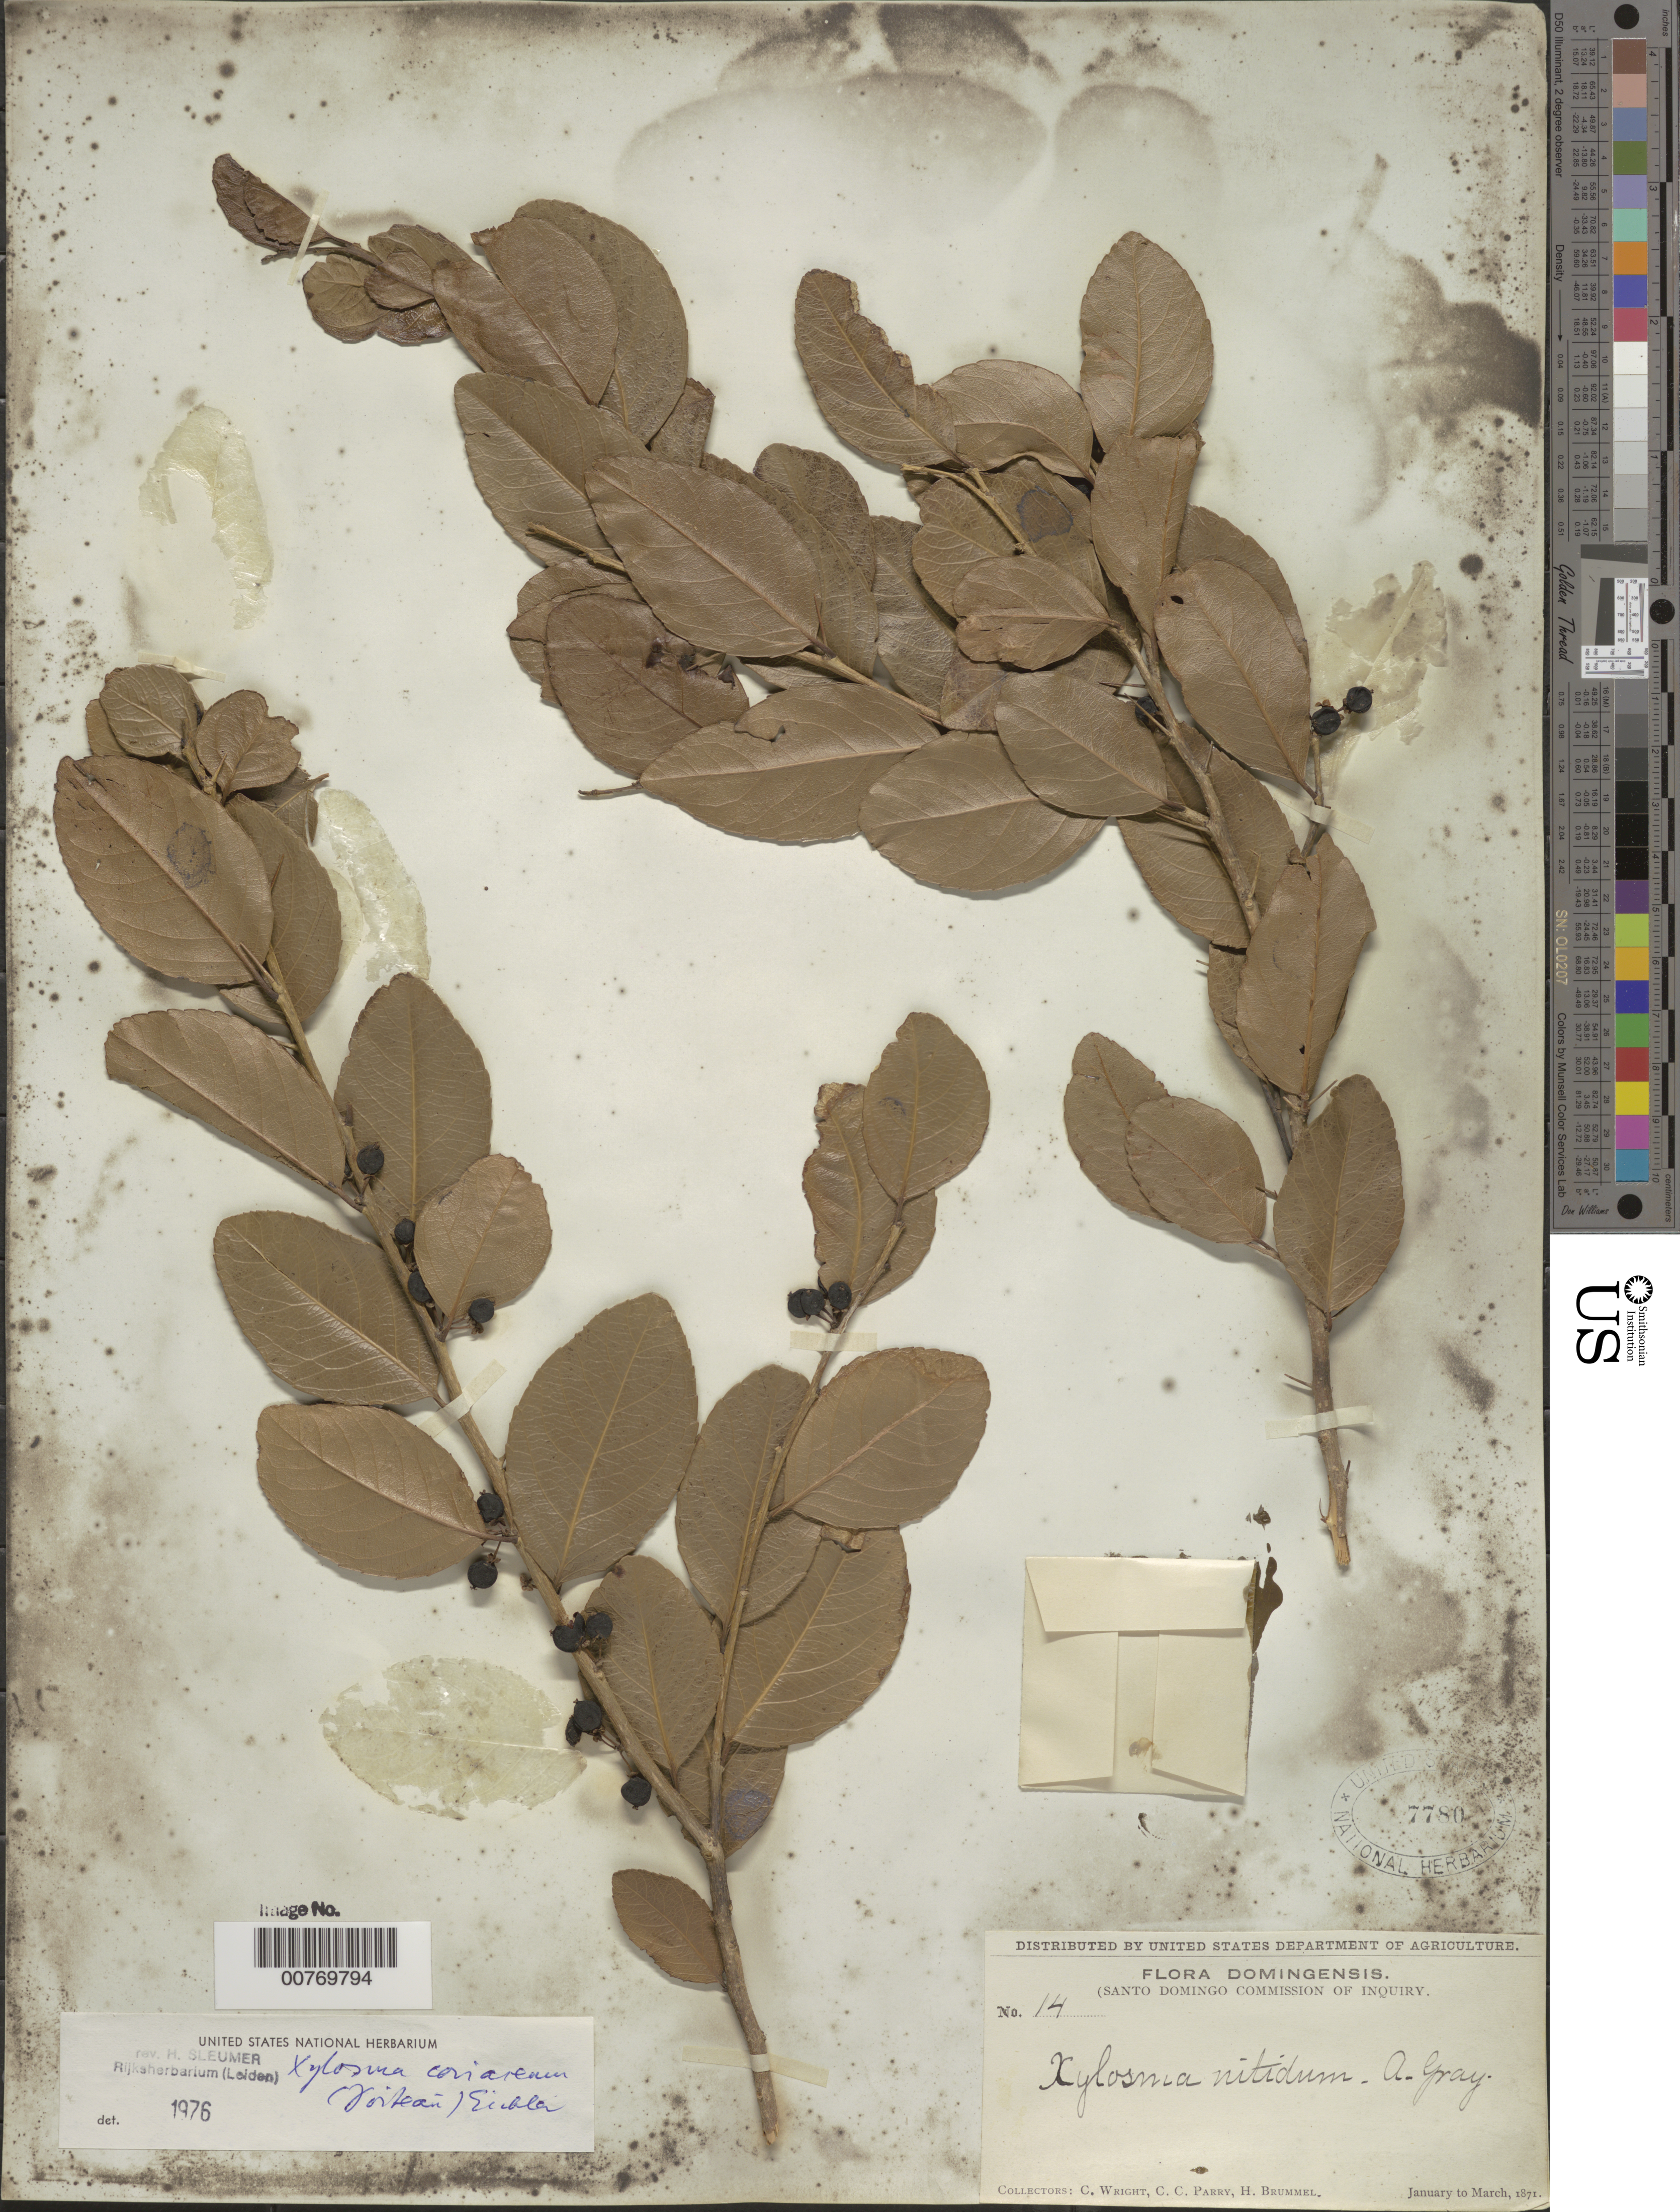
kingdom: Plantae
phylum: Tracheophyta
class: Magnoliopsida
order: Malpighiales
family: Salicaceae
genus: Xylosma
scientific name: Xylosma coriacea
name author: (Poit.) Eichler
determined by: Sleumer, H. O.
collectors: C. Wright, C. C. Parry & H. Brummel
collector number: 14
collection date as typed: Jan 1871 to -- Mar 1871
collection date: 1871-01/1871-03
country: Dominican Republic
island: Hispaniola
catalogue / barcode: US 7780